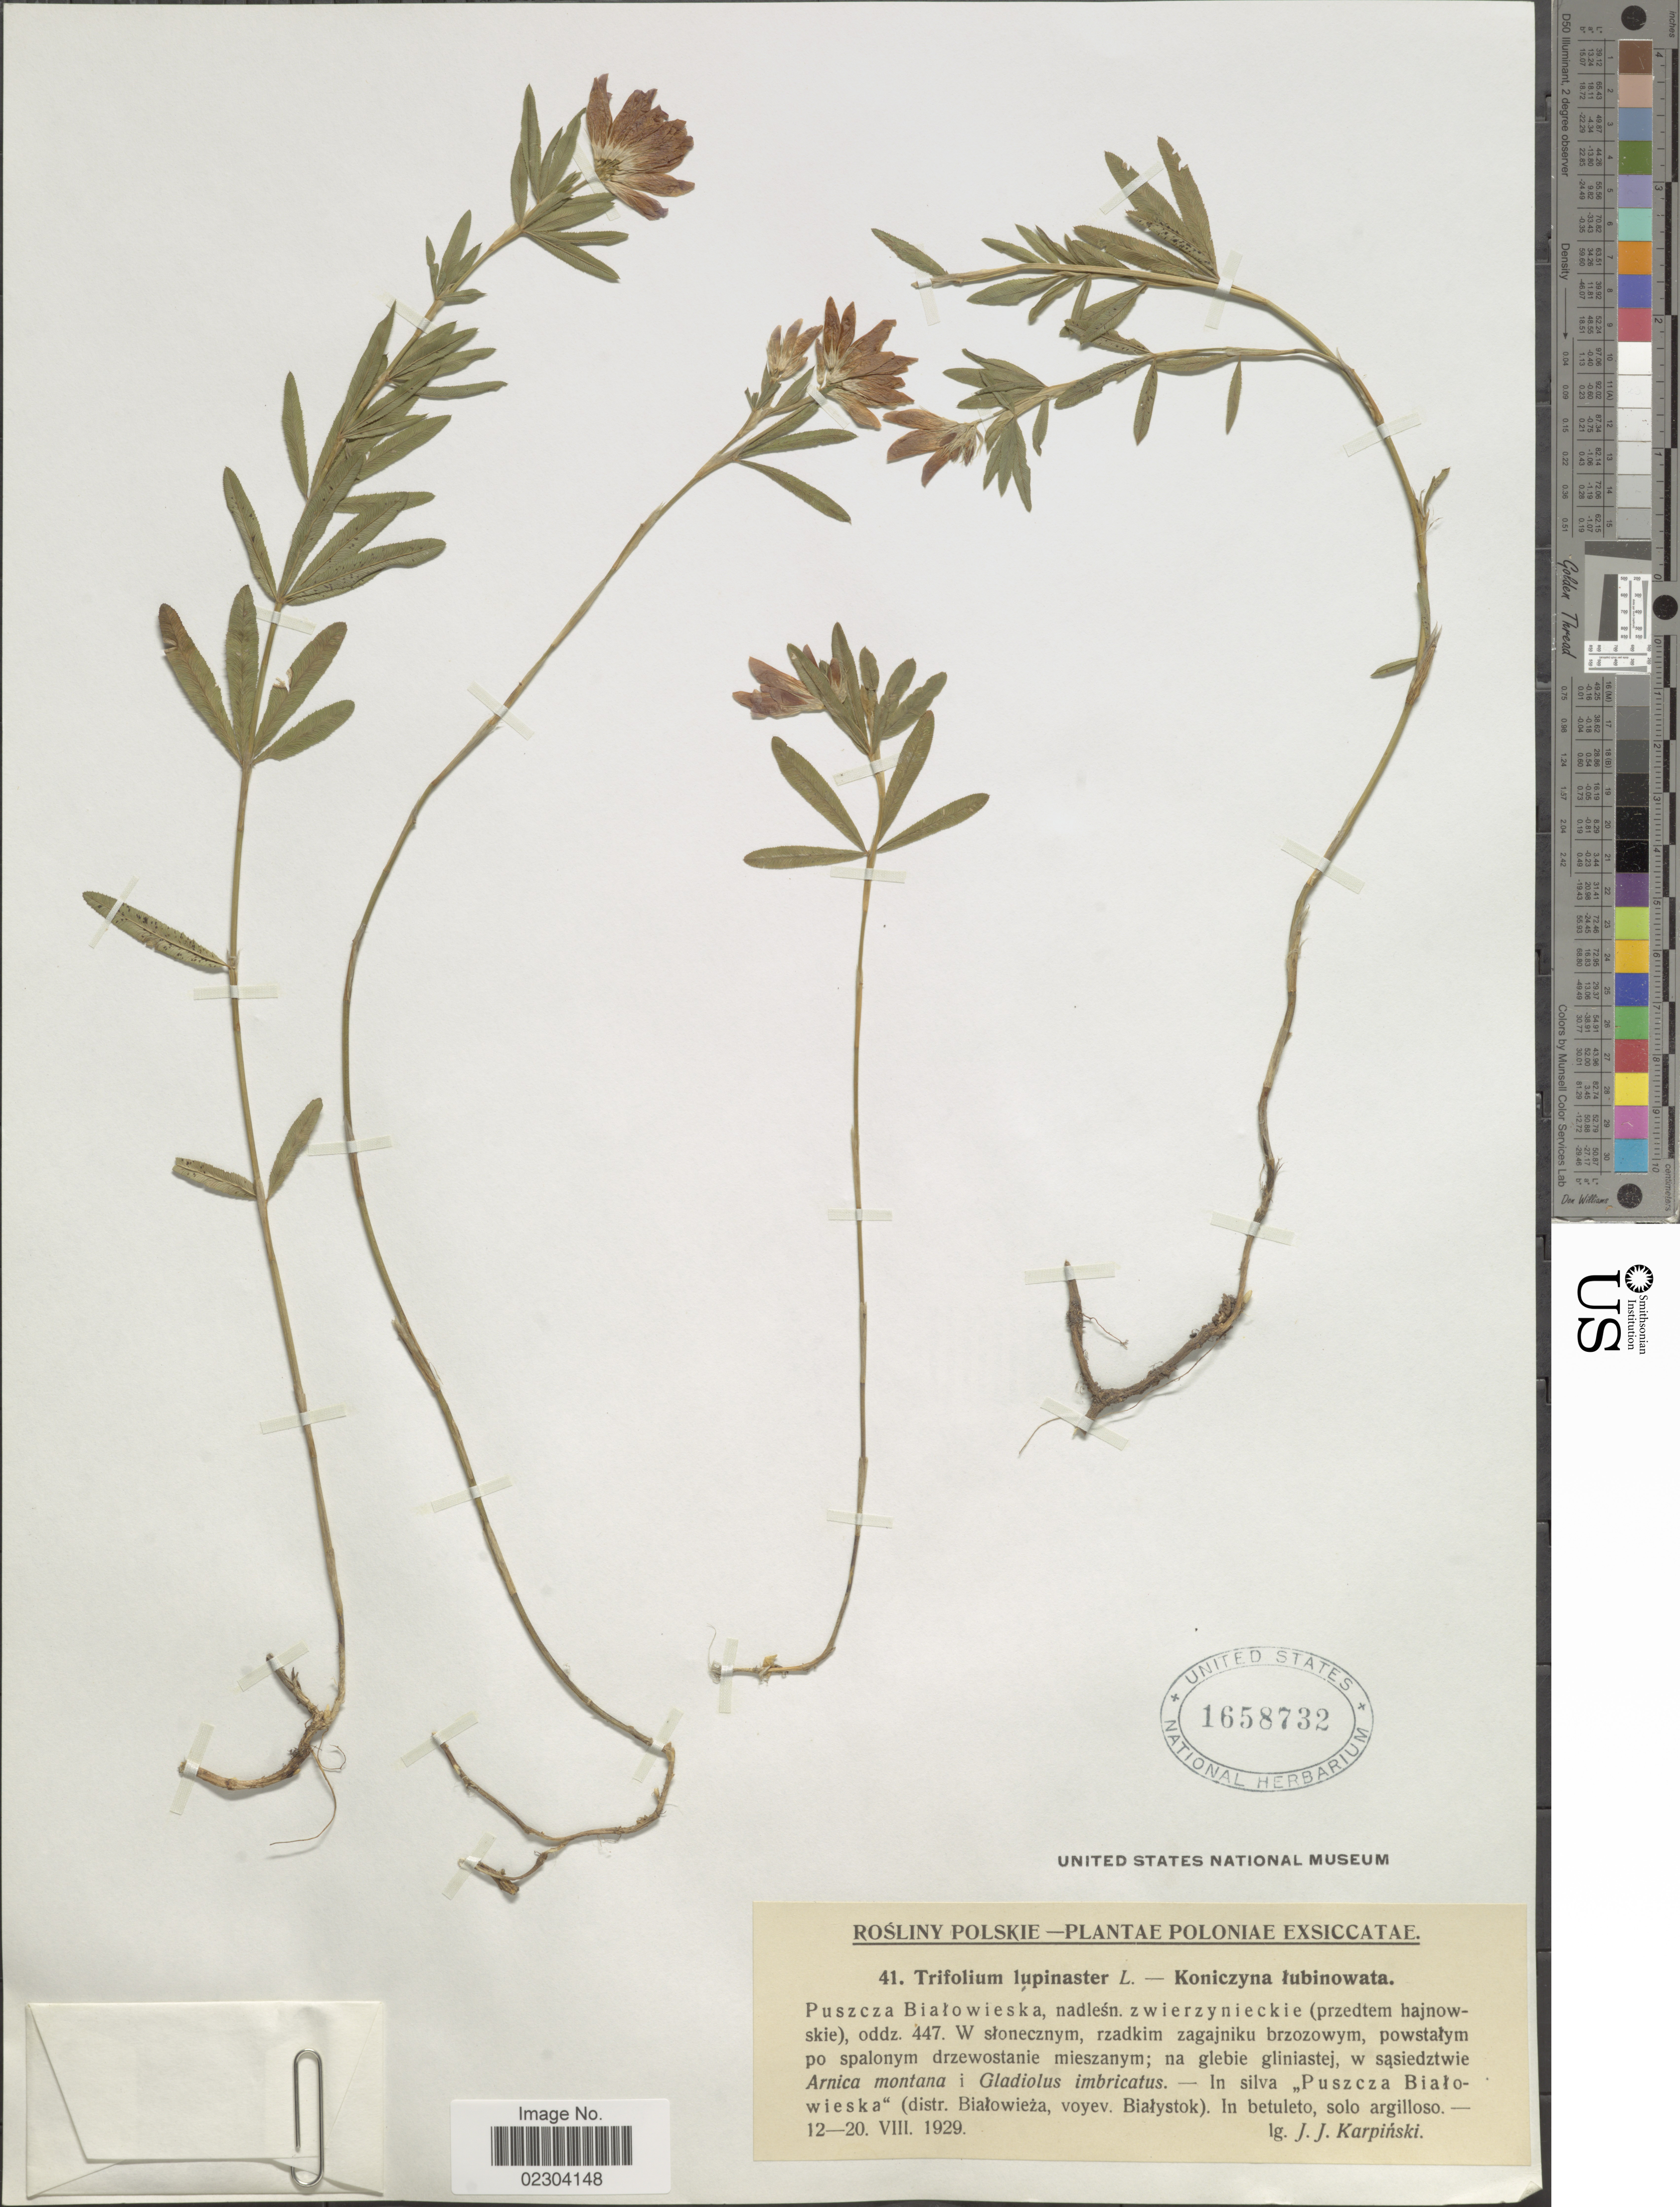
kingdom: Plantae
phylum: Tracheophyta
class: Magnoliopsida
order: Fabales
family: Fabaceae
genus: Trifolium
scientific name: Trifolium lupinaster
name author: L.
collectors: J. Karpinsky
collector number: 41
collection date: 1929-08-12/1929-08-20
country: Poland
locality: In silva "Puszcza Bialowieska" ( distr. Bialowieza, voyev. Bialystok) In betuleto, solo argilloso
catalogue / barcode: US 1658732